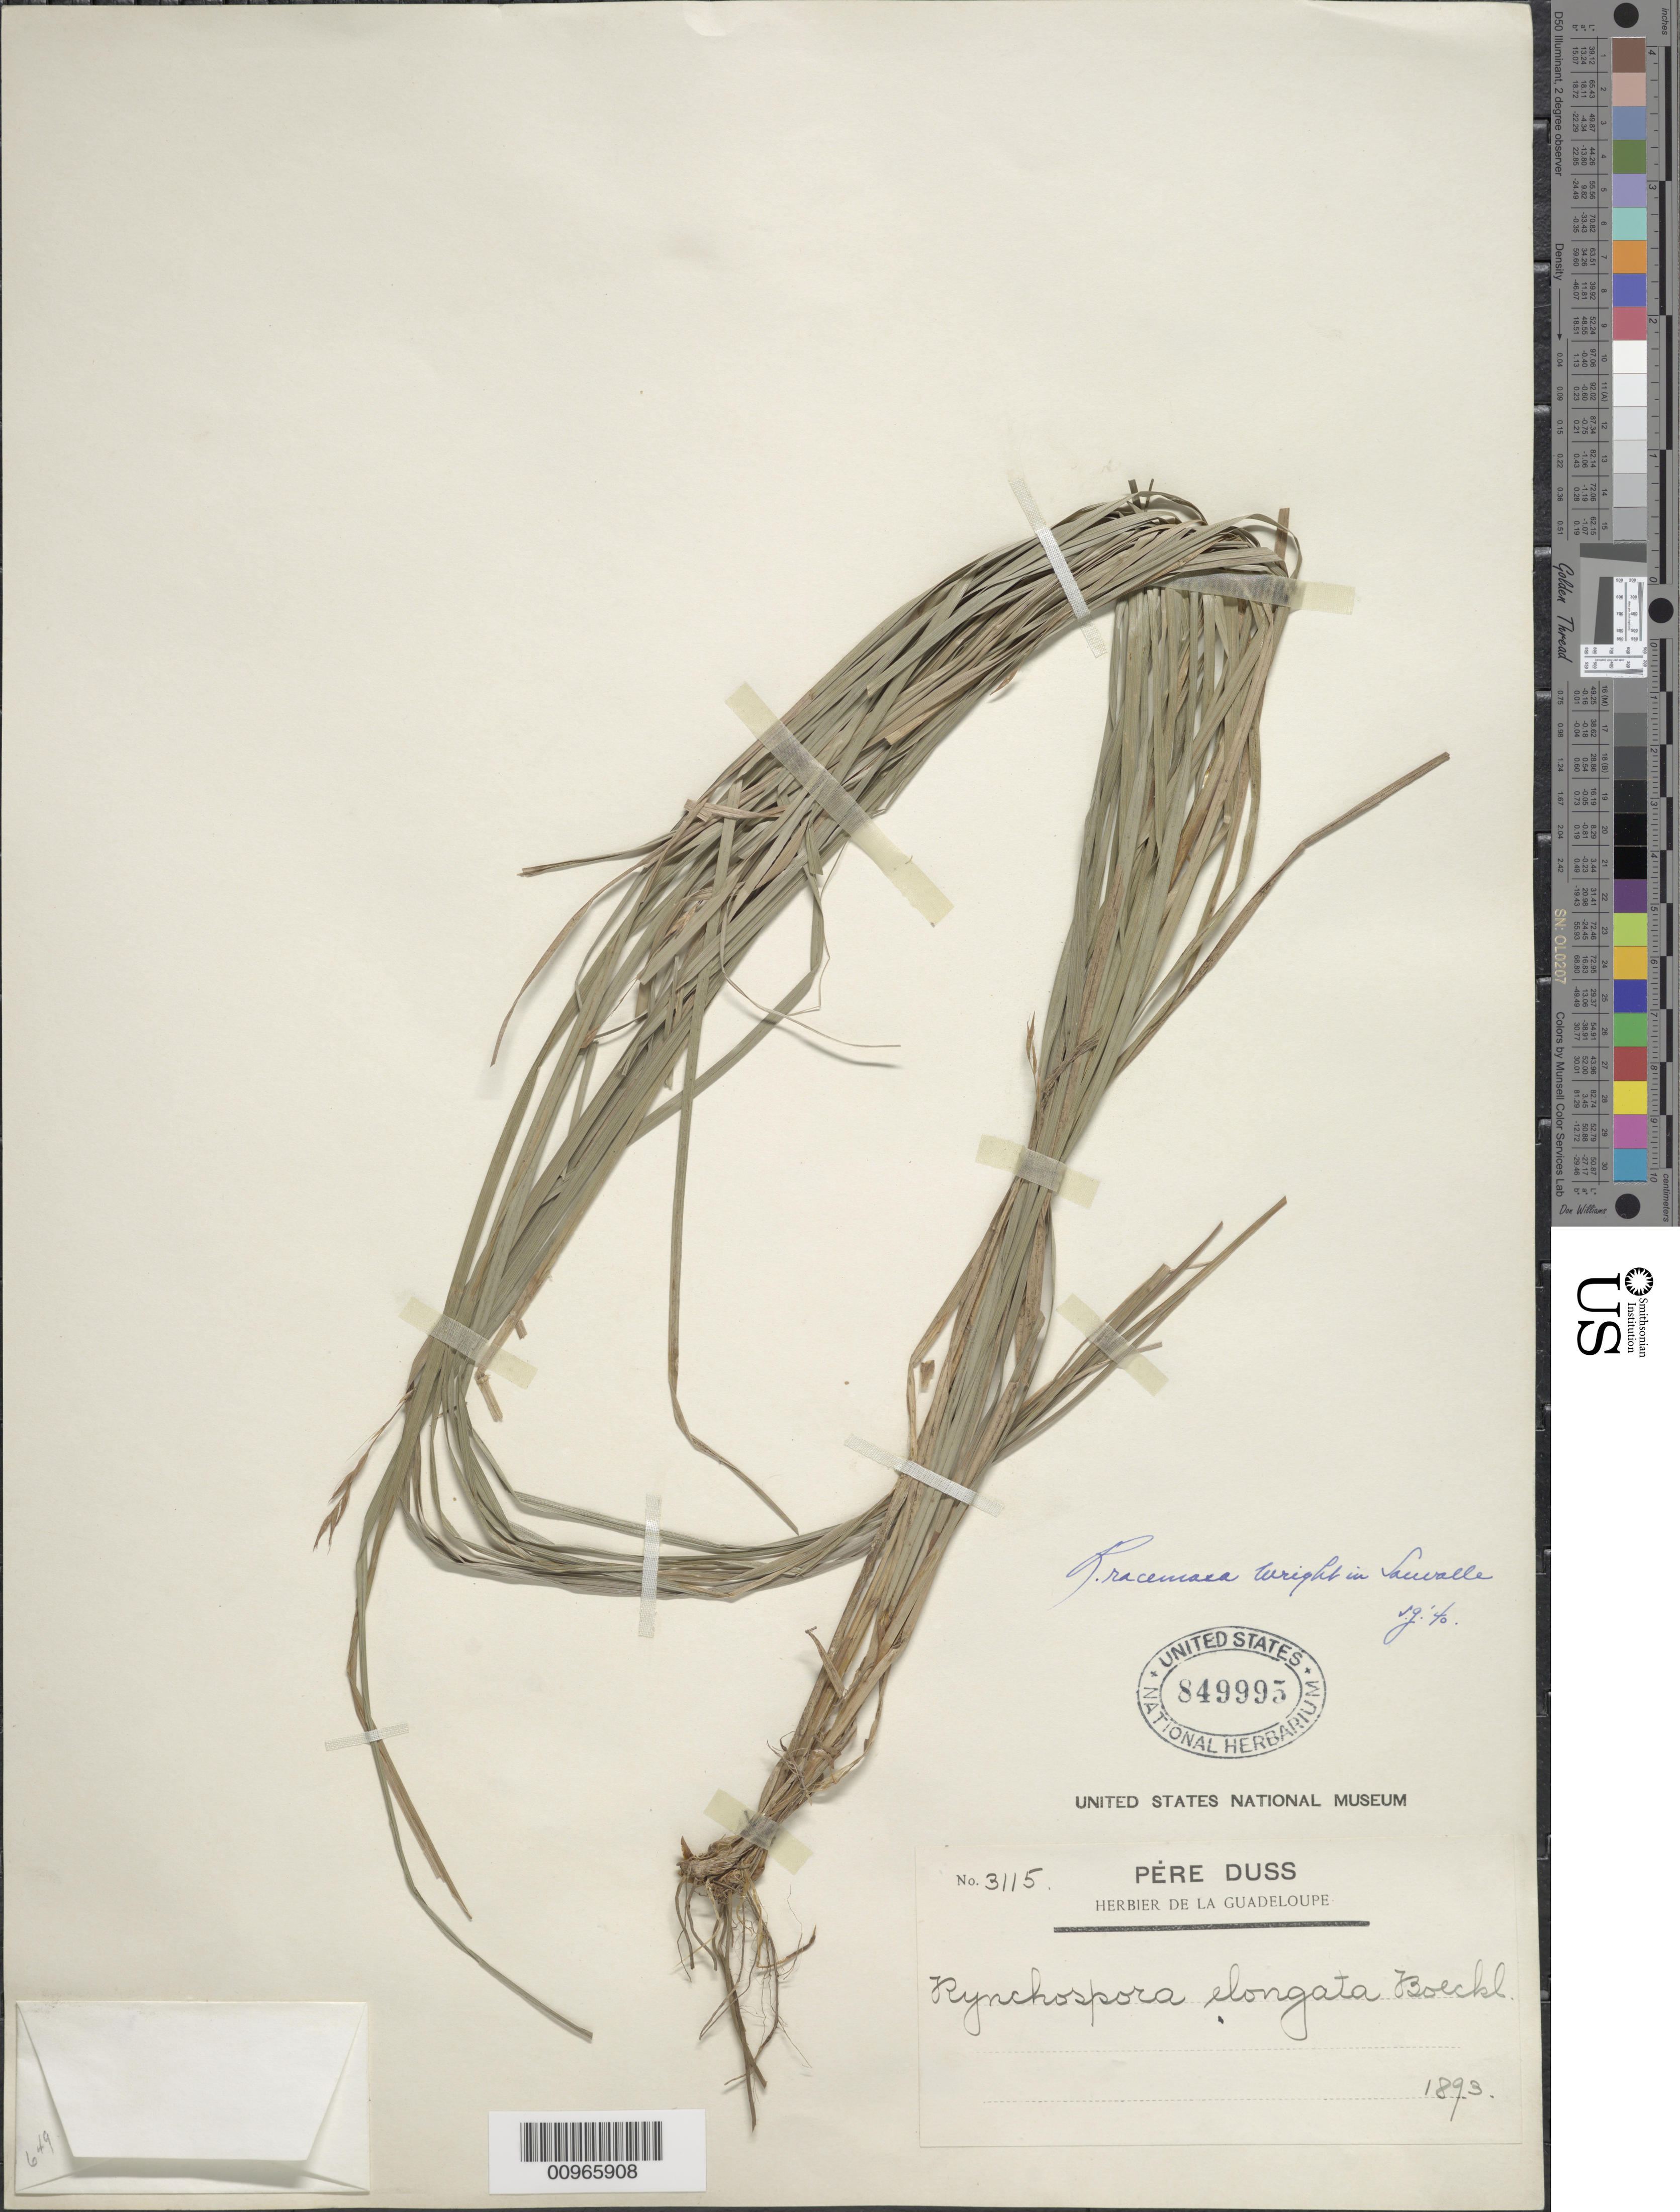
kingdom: Plantae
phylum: Tracheophyta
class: Liliopsida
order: Poales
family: Cyperaceae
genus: Rhynchospora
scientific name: Rhynchospora racemosa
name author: C. Wright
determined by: Gale, S.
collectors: Père Duss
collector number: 3115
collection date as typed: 1893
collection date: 1893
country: Guadeloupe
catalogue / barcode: US 849995